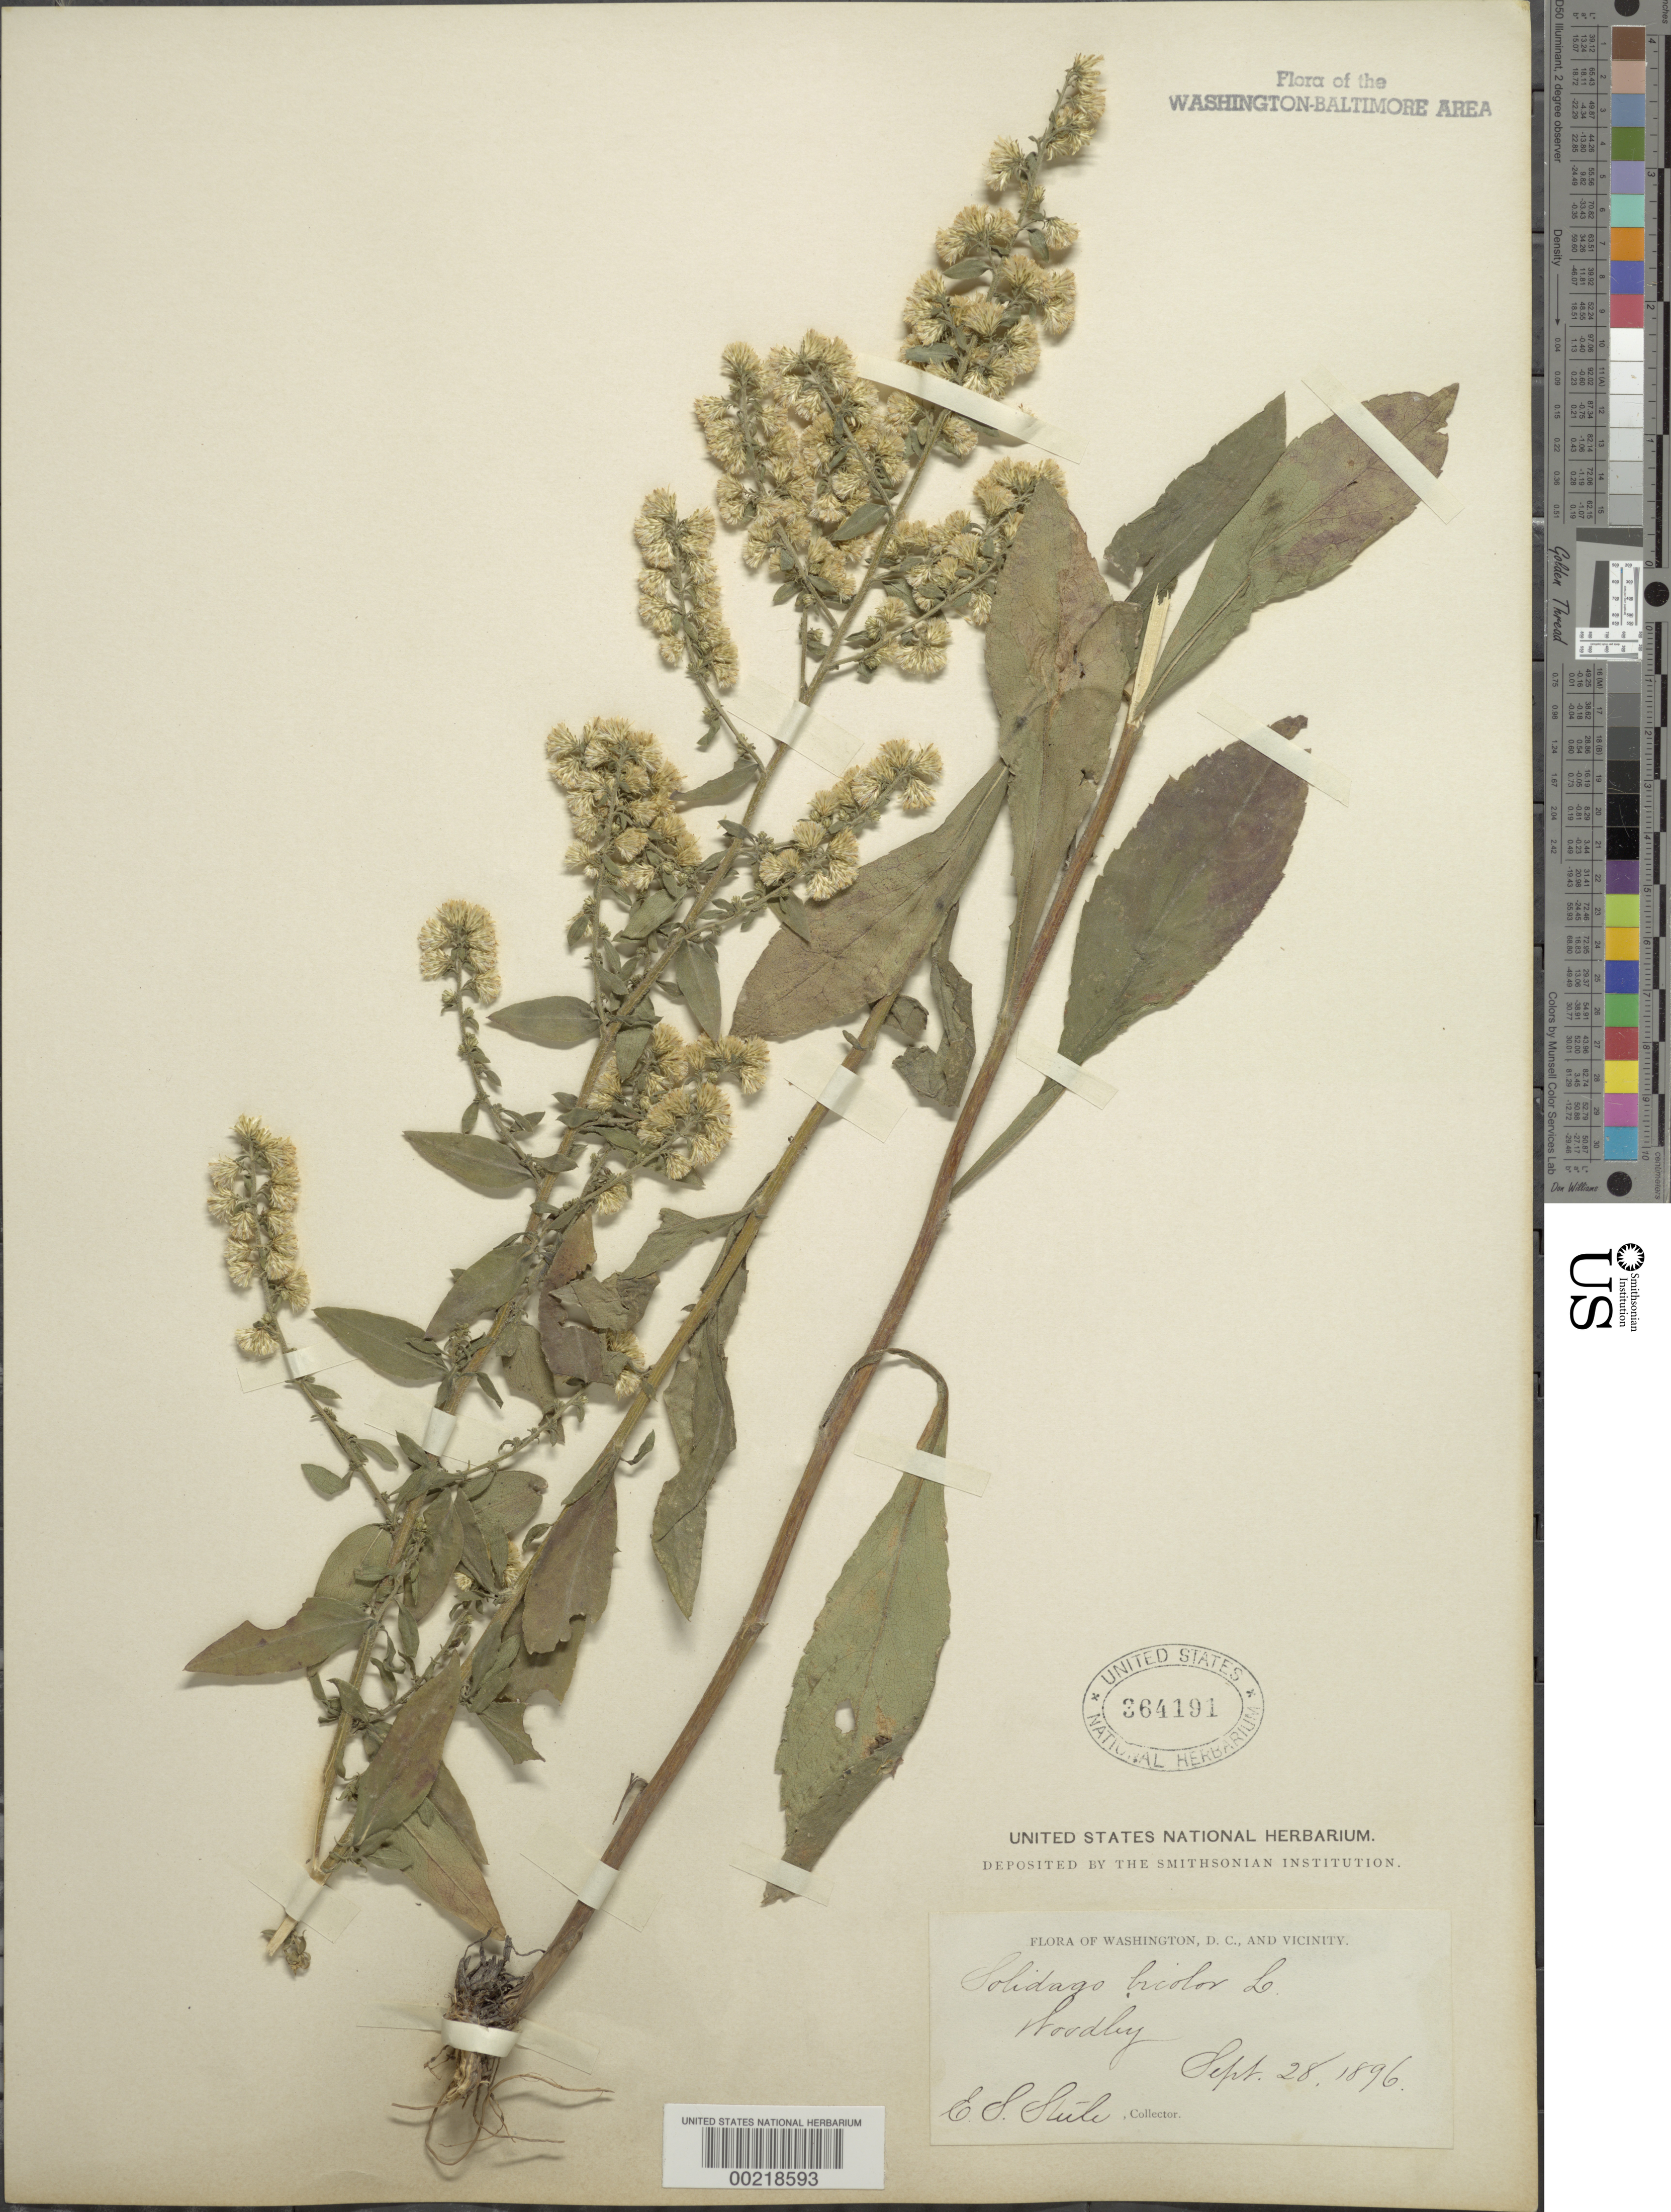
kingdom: Plantae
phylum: Tracheophyta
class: Magnoliopsida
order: Asterales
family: Asteraceae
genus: Solidago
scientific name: Solidago bicolor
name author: L.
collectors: E. Steele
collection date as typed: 28 Sep 1896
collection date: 1896-09-28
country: United States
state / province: District of Columbia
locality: Woodley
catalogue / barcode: US 364191